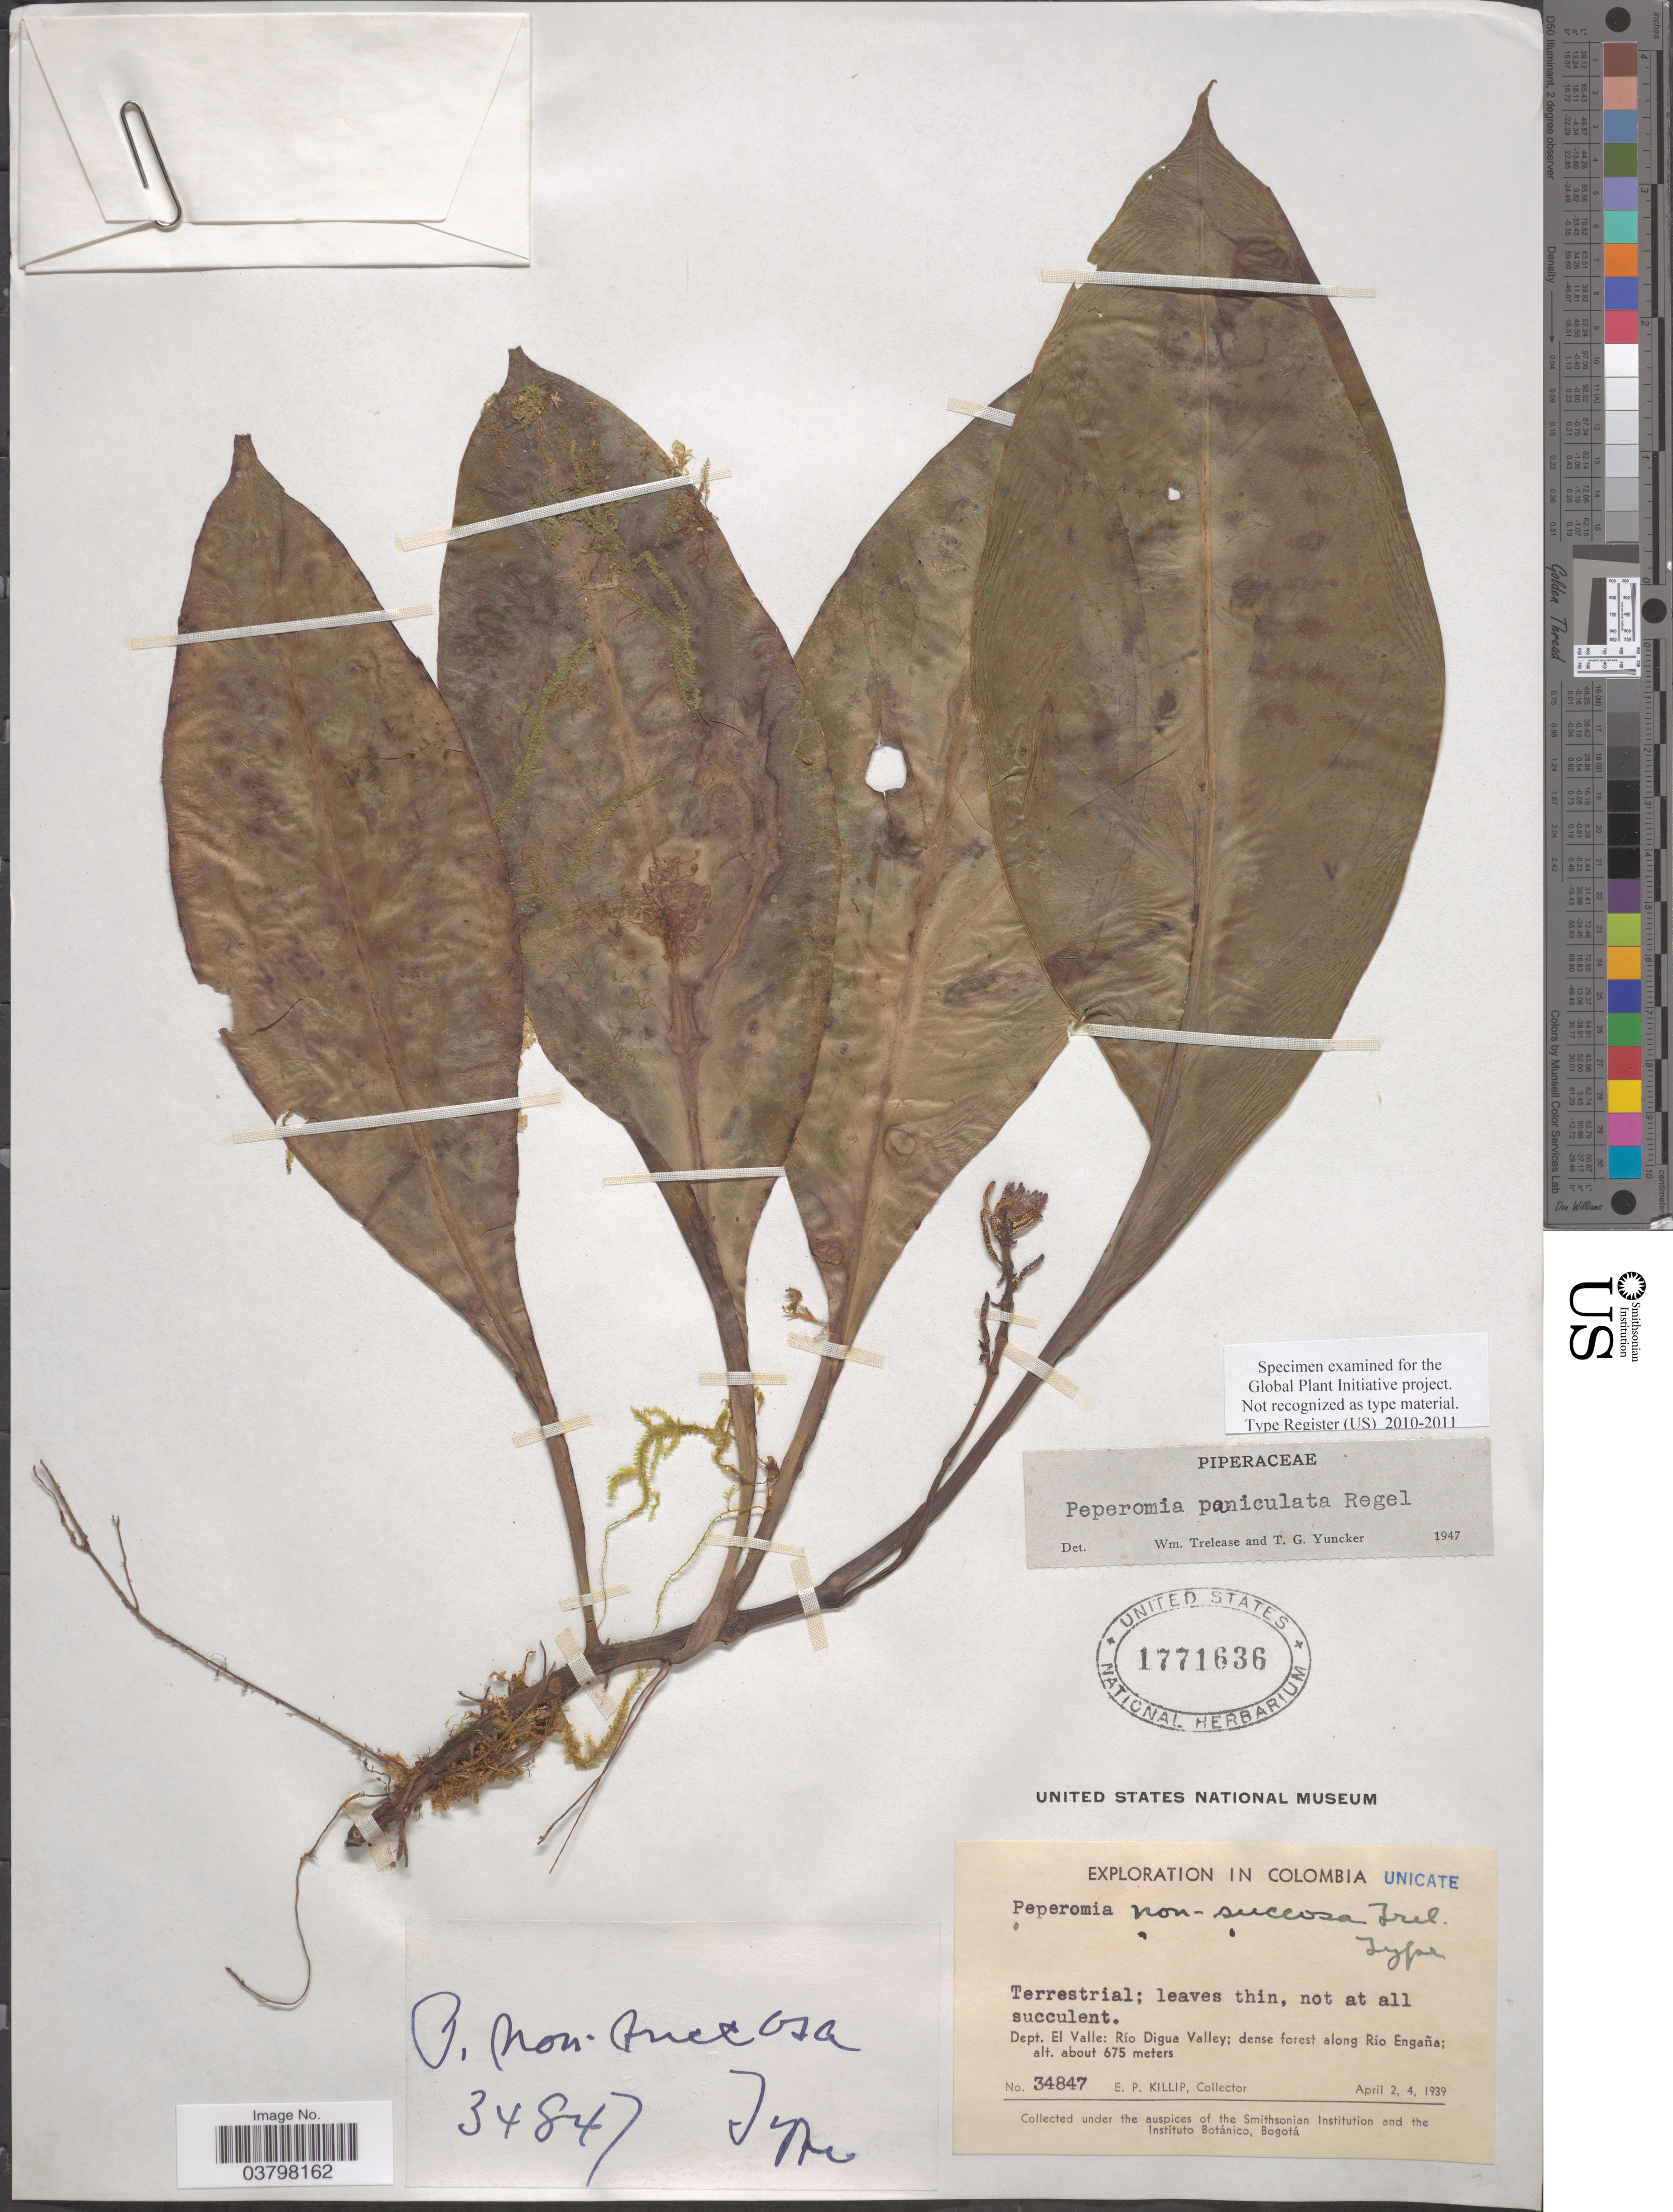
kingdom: Plantae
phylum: Tracheophyta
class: Magnoliopsida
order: Piperales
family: Piperaceae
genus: Peperomia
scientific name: Peperomia pernambucensis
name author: Miq.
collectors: E. P. Killip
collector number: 34847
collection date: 1939-04-02/1939-04-04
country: Colombia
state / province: Valle del Cauca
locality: Dept. El Valle: Río Digua Valley; dense forest along Río Engaña.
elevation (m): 675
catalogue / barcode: US 1771636